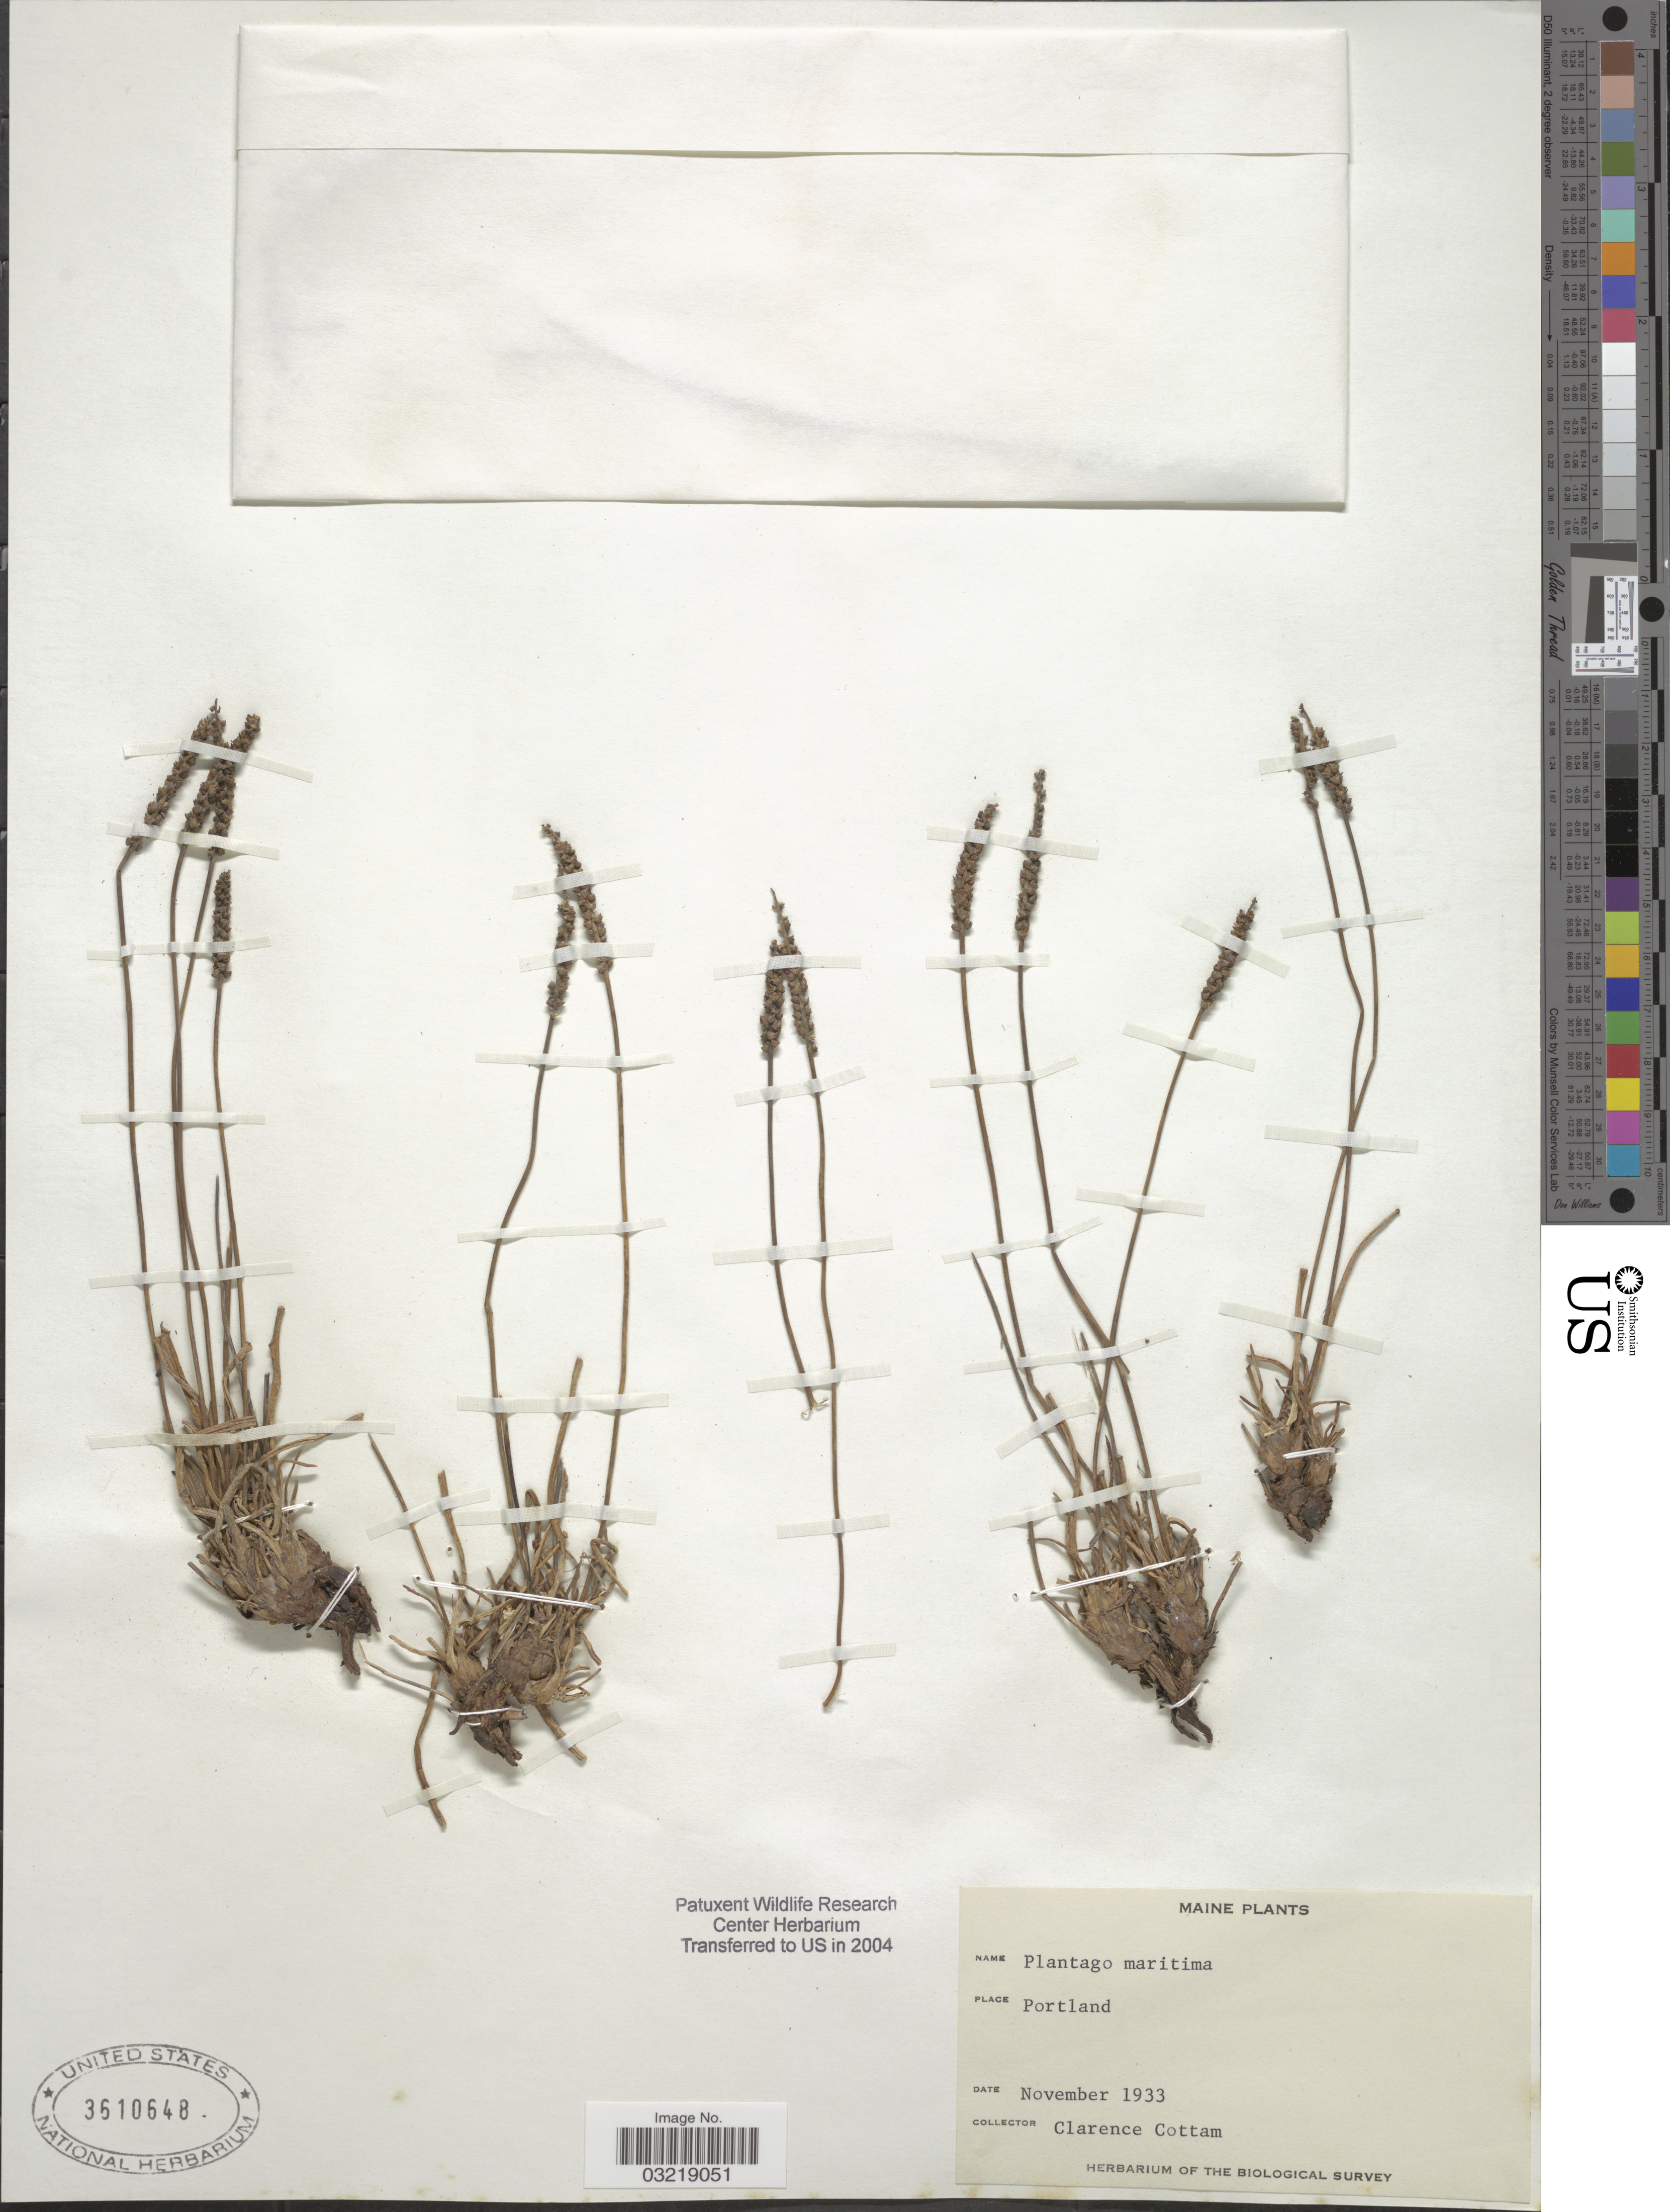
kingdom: Plantae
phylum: Tracheophyta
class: Magnoliopsida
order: Lamiales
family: Plantaginaceae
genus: Plantago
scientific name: Plantago maritima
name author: L.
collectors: C. Cottam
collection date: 1933-11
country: United States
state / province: Maine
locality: Portland.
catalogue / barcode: US 3610648